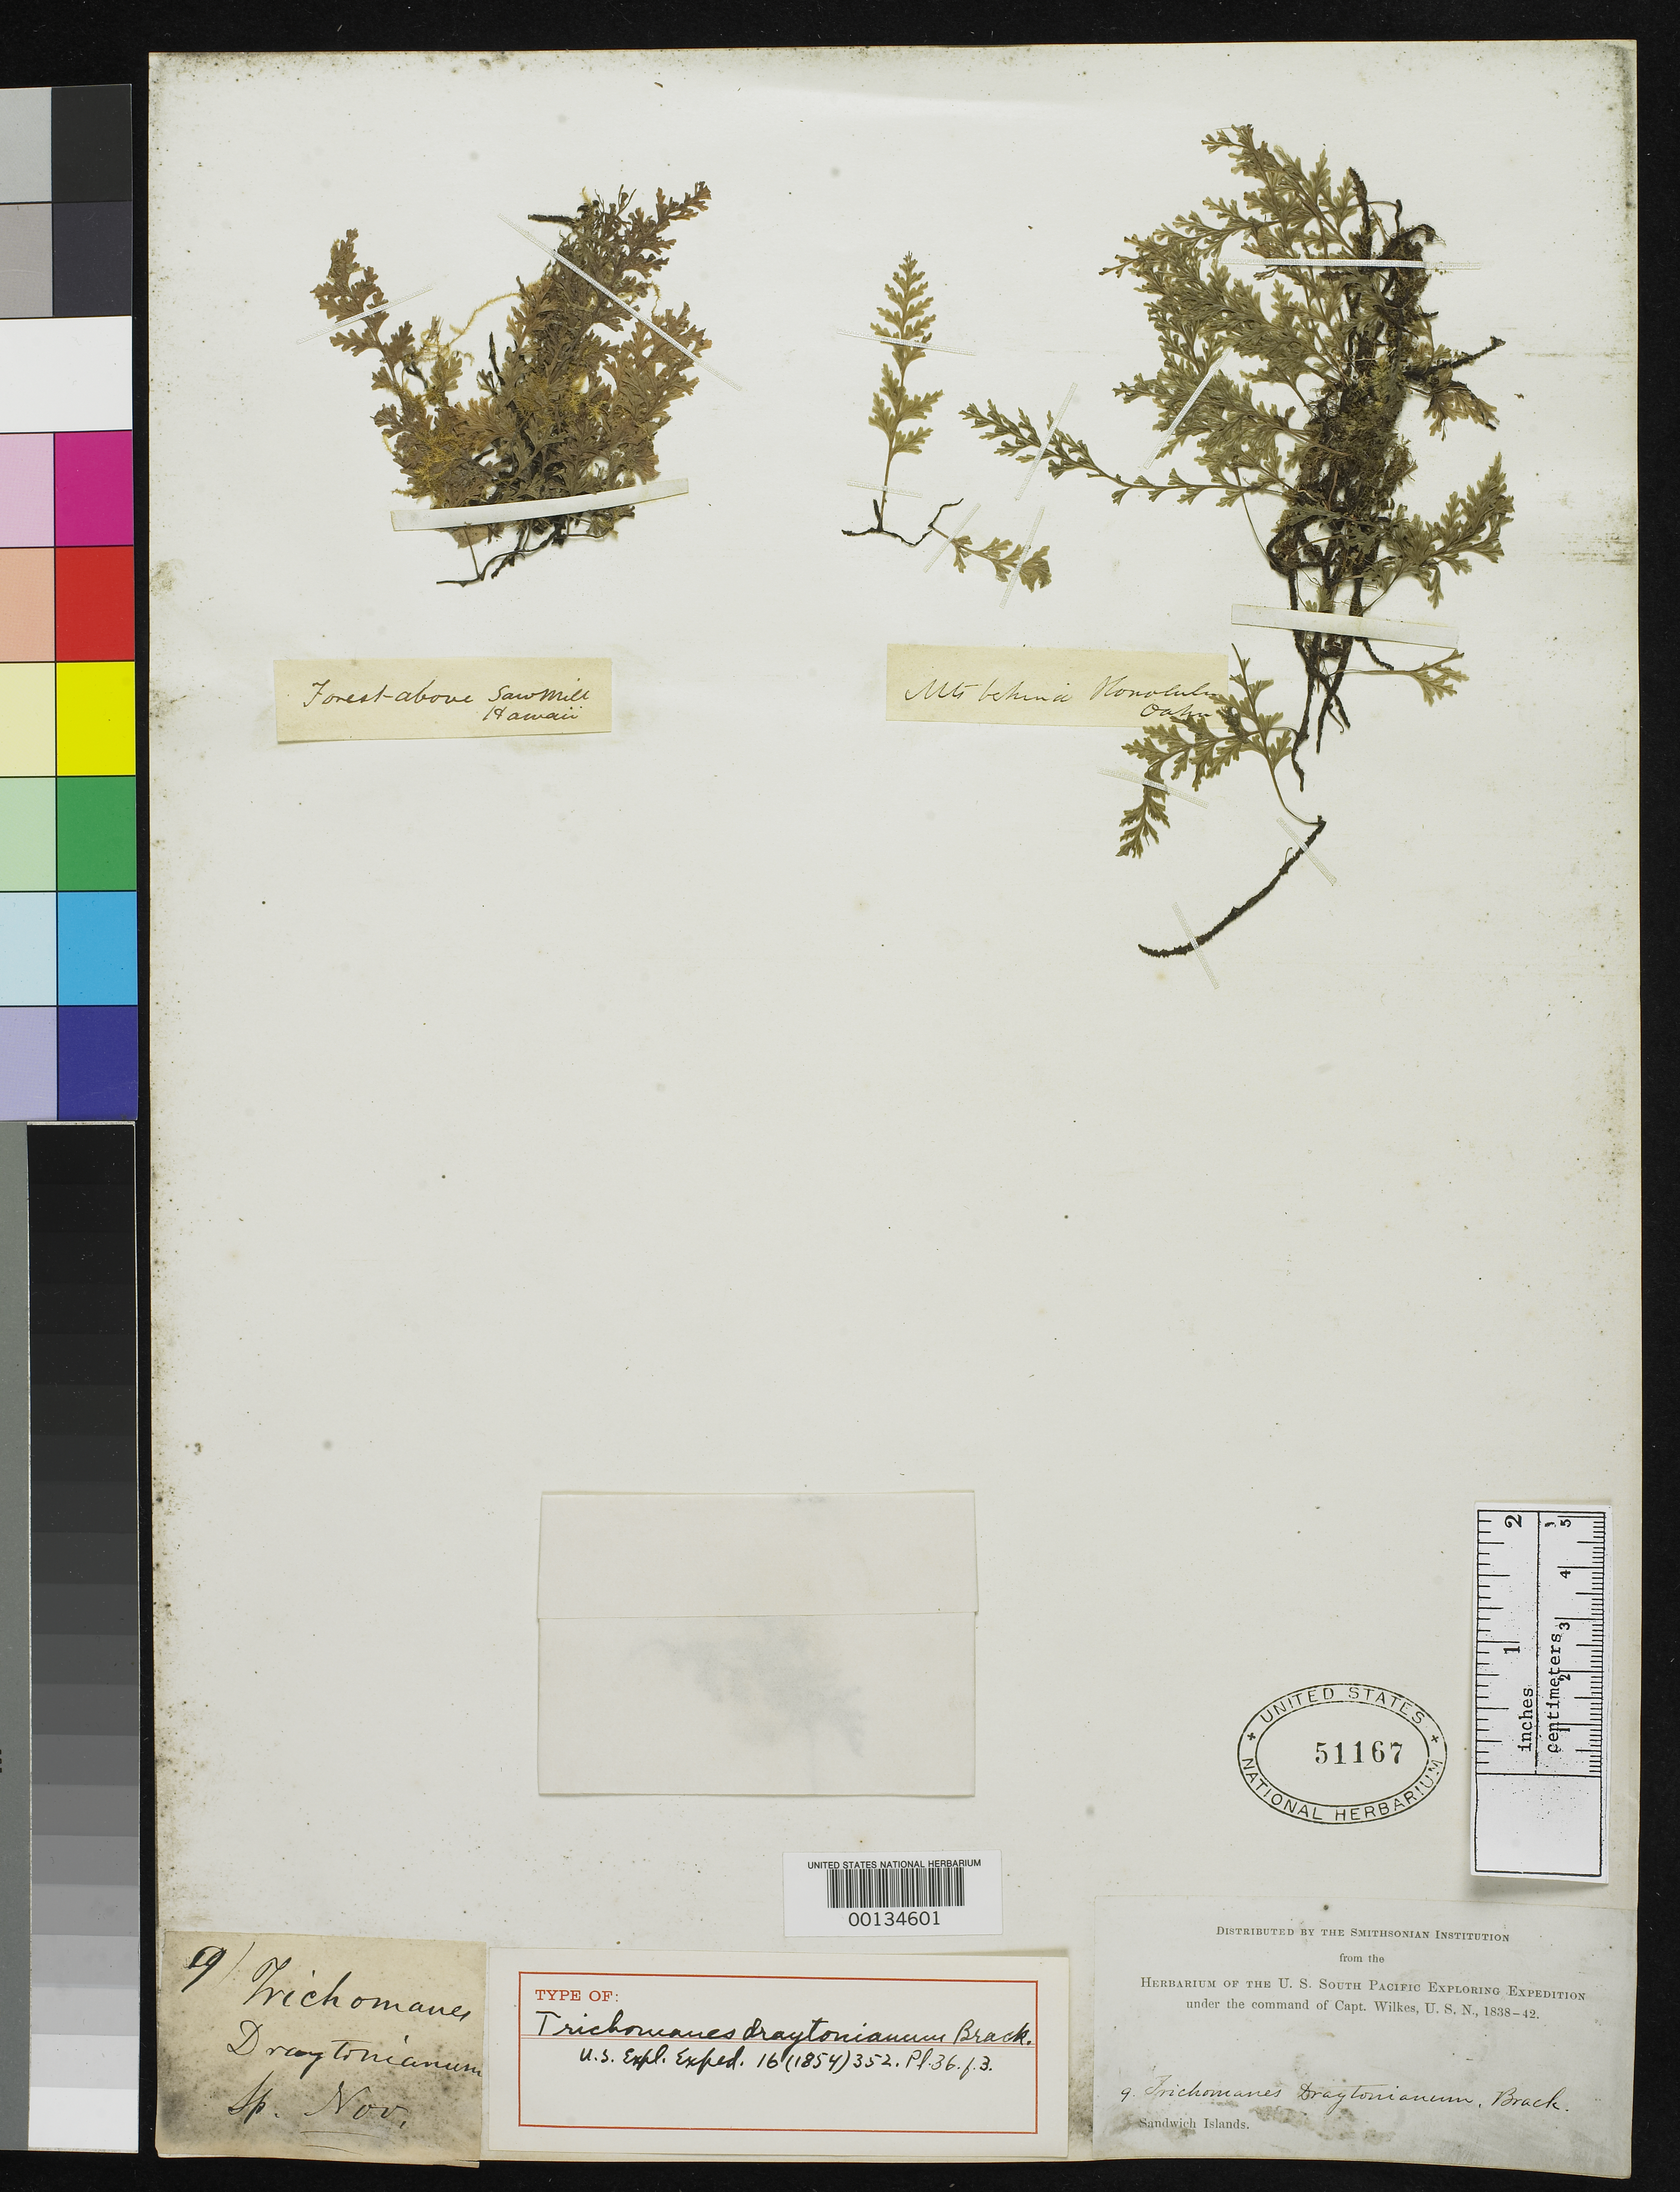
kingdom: Plantae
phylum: Tracheophyta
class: Polypodiopsida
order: Hymenophyllales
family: Hymenophyllaceae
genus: Trichomanes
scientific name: Trichomanes draytonianum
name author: Brack. in Wilkes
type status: Holotype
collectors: Wilkes Explor. Exped.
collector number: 9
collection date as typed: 1838 to -- --- 1842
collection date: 1838/1842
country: United States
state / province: Hawaii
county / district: Hawaii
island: Hawaii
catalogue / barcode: US 51167